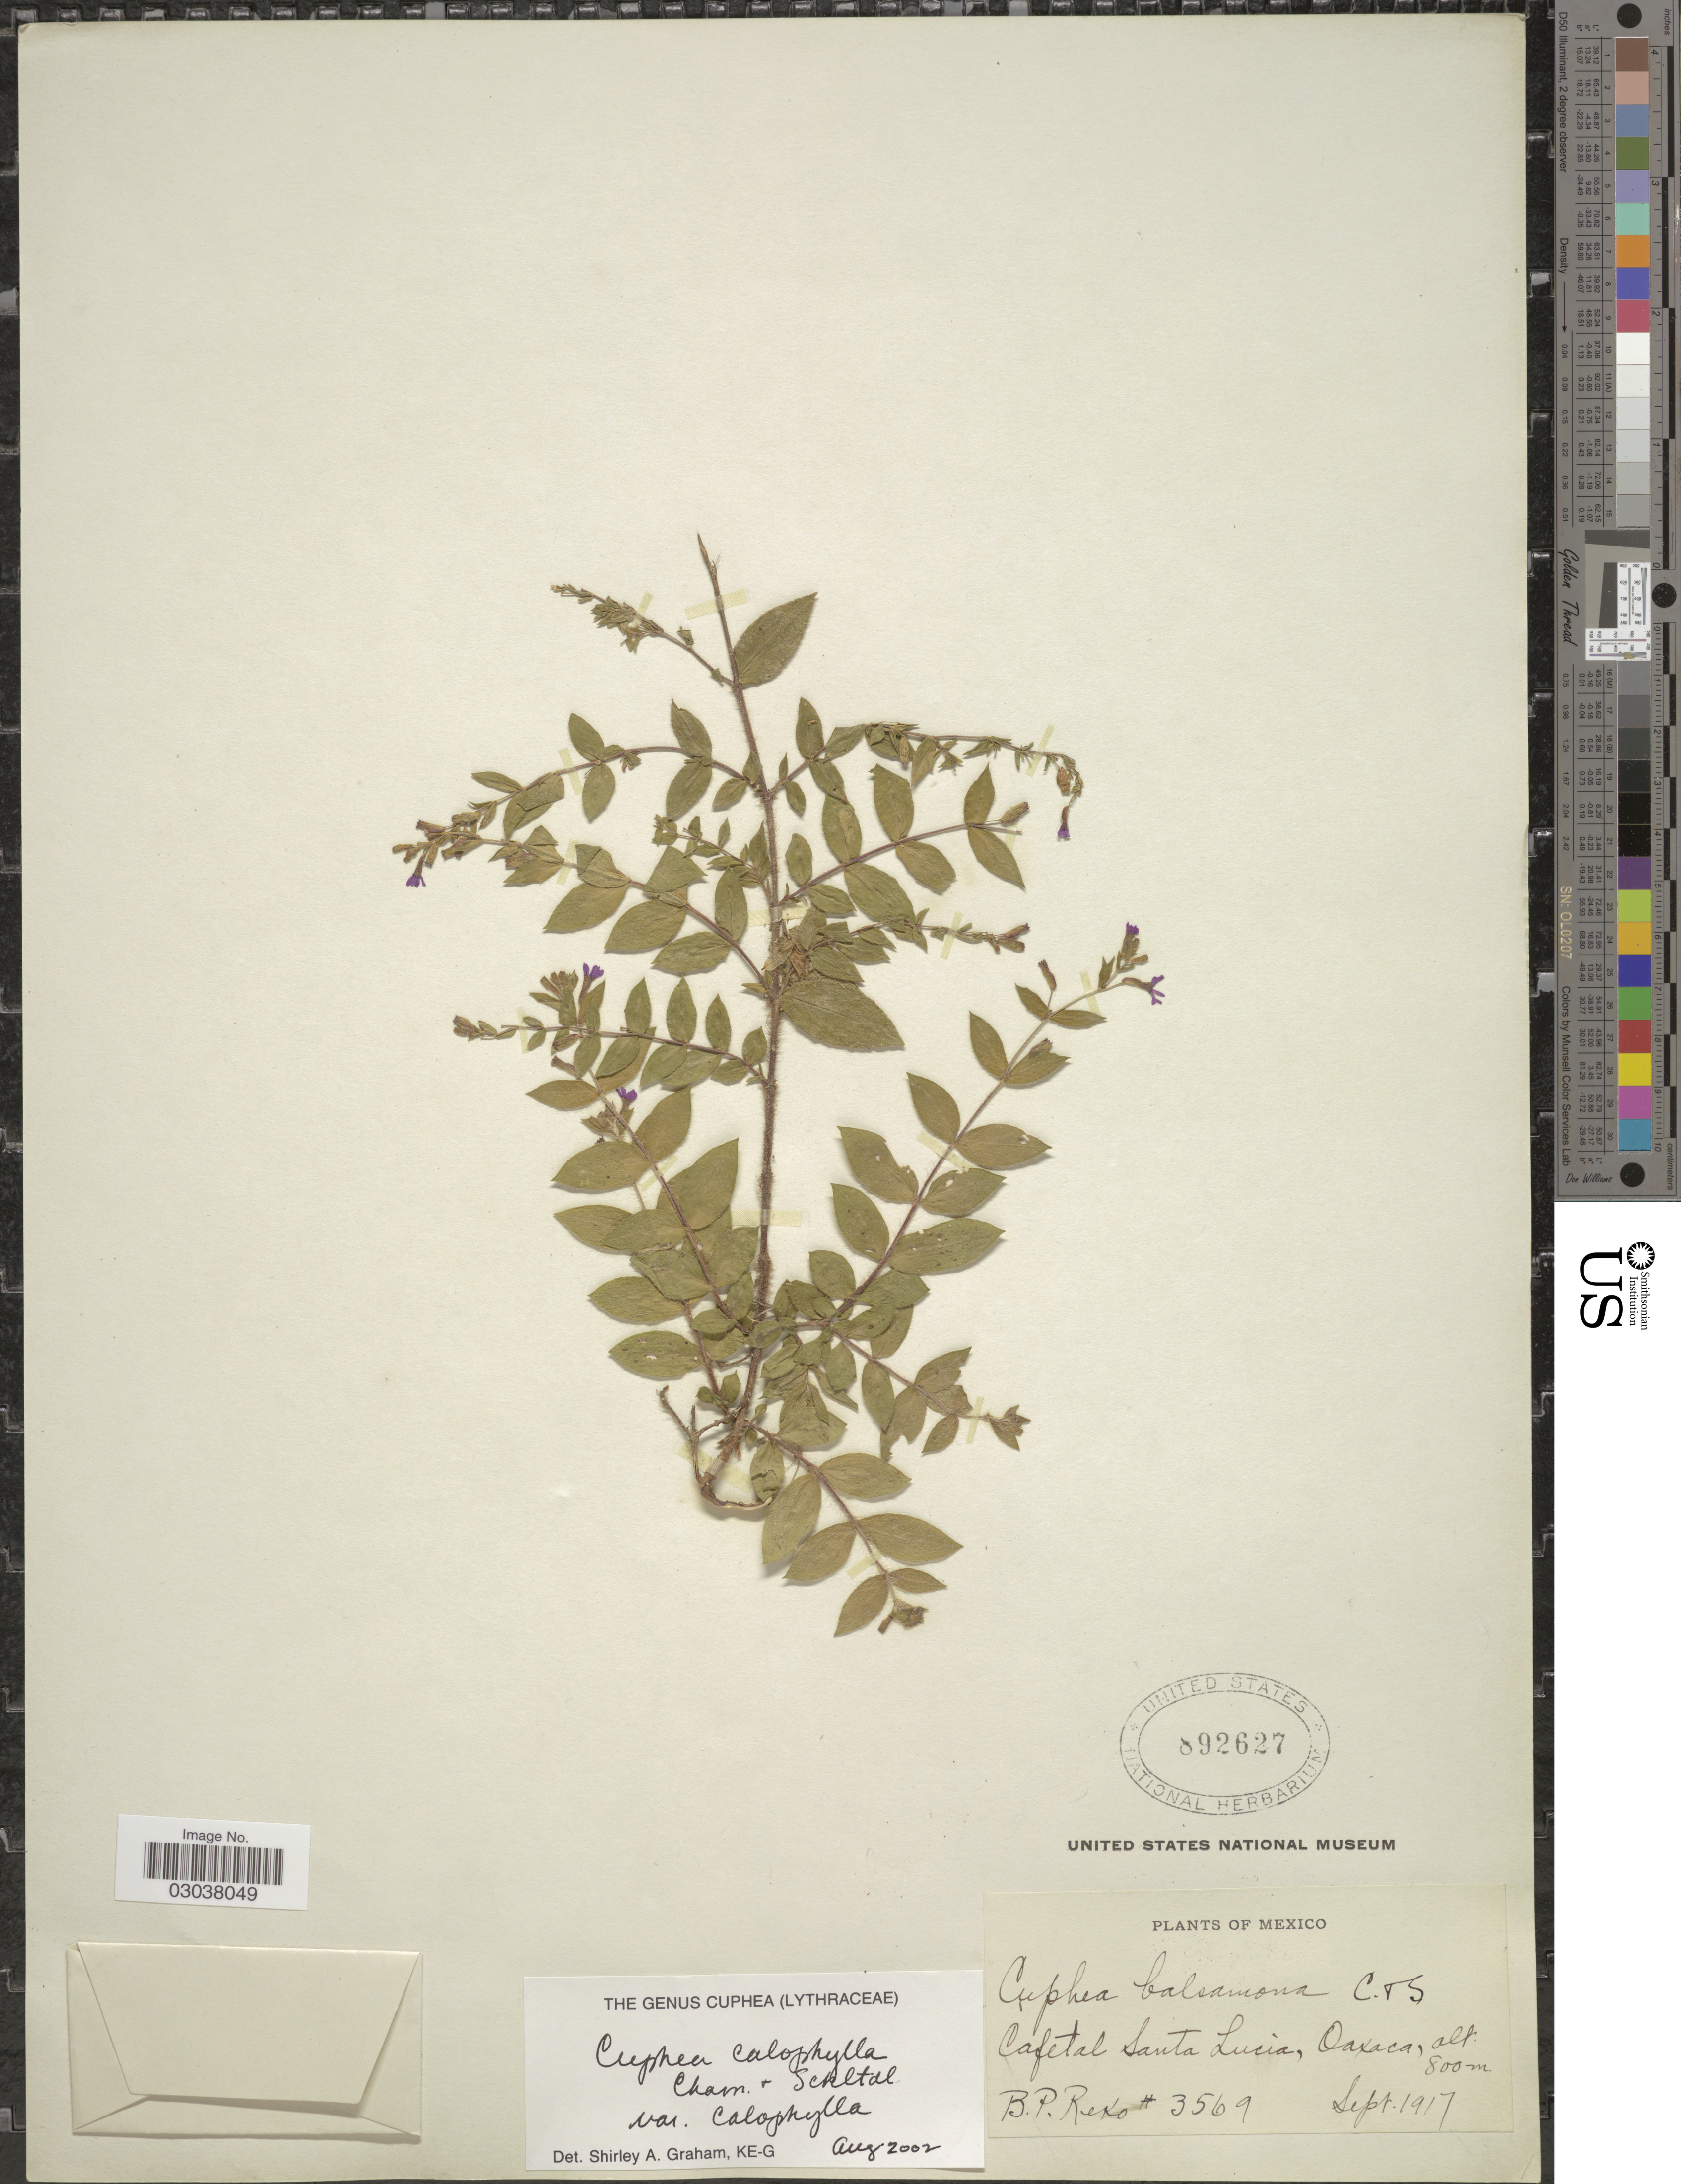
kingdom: Plantae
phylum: Tracheophyta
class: Magnoliopsida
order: Myrtales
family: Lythraceae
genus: Cuphea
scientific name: Cuphea calophylla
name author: Cham. & Schltdl.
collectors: B. P. Reko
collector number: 3569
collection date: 1917-09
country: Mexico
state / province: Oaxaca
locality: Cafetal Santa Lucia.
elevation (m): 800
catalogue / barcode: US 892627